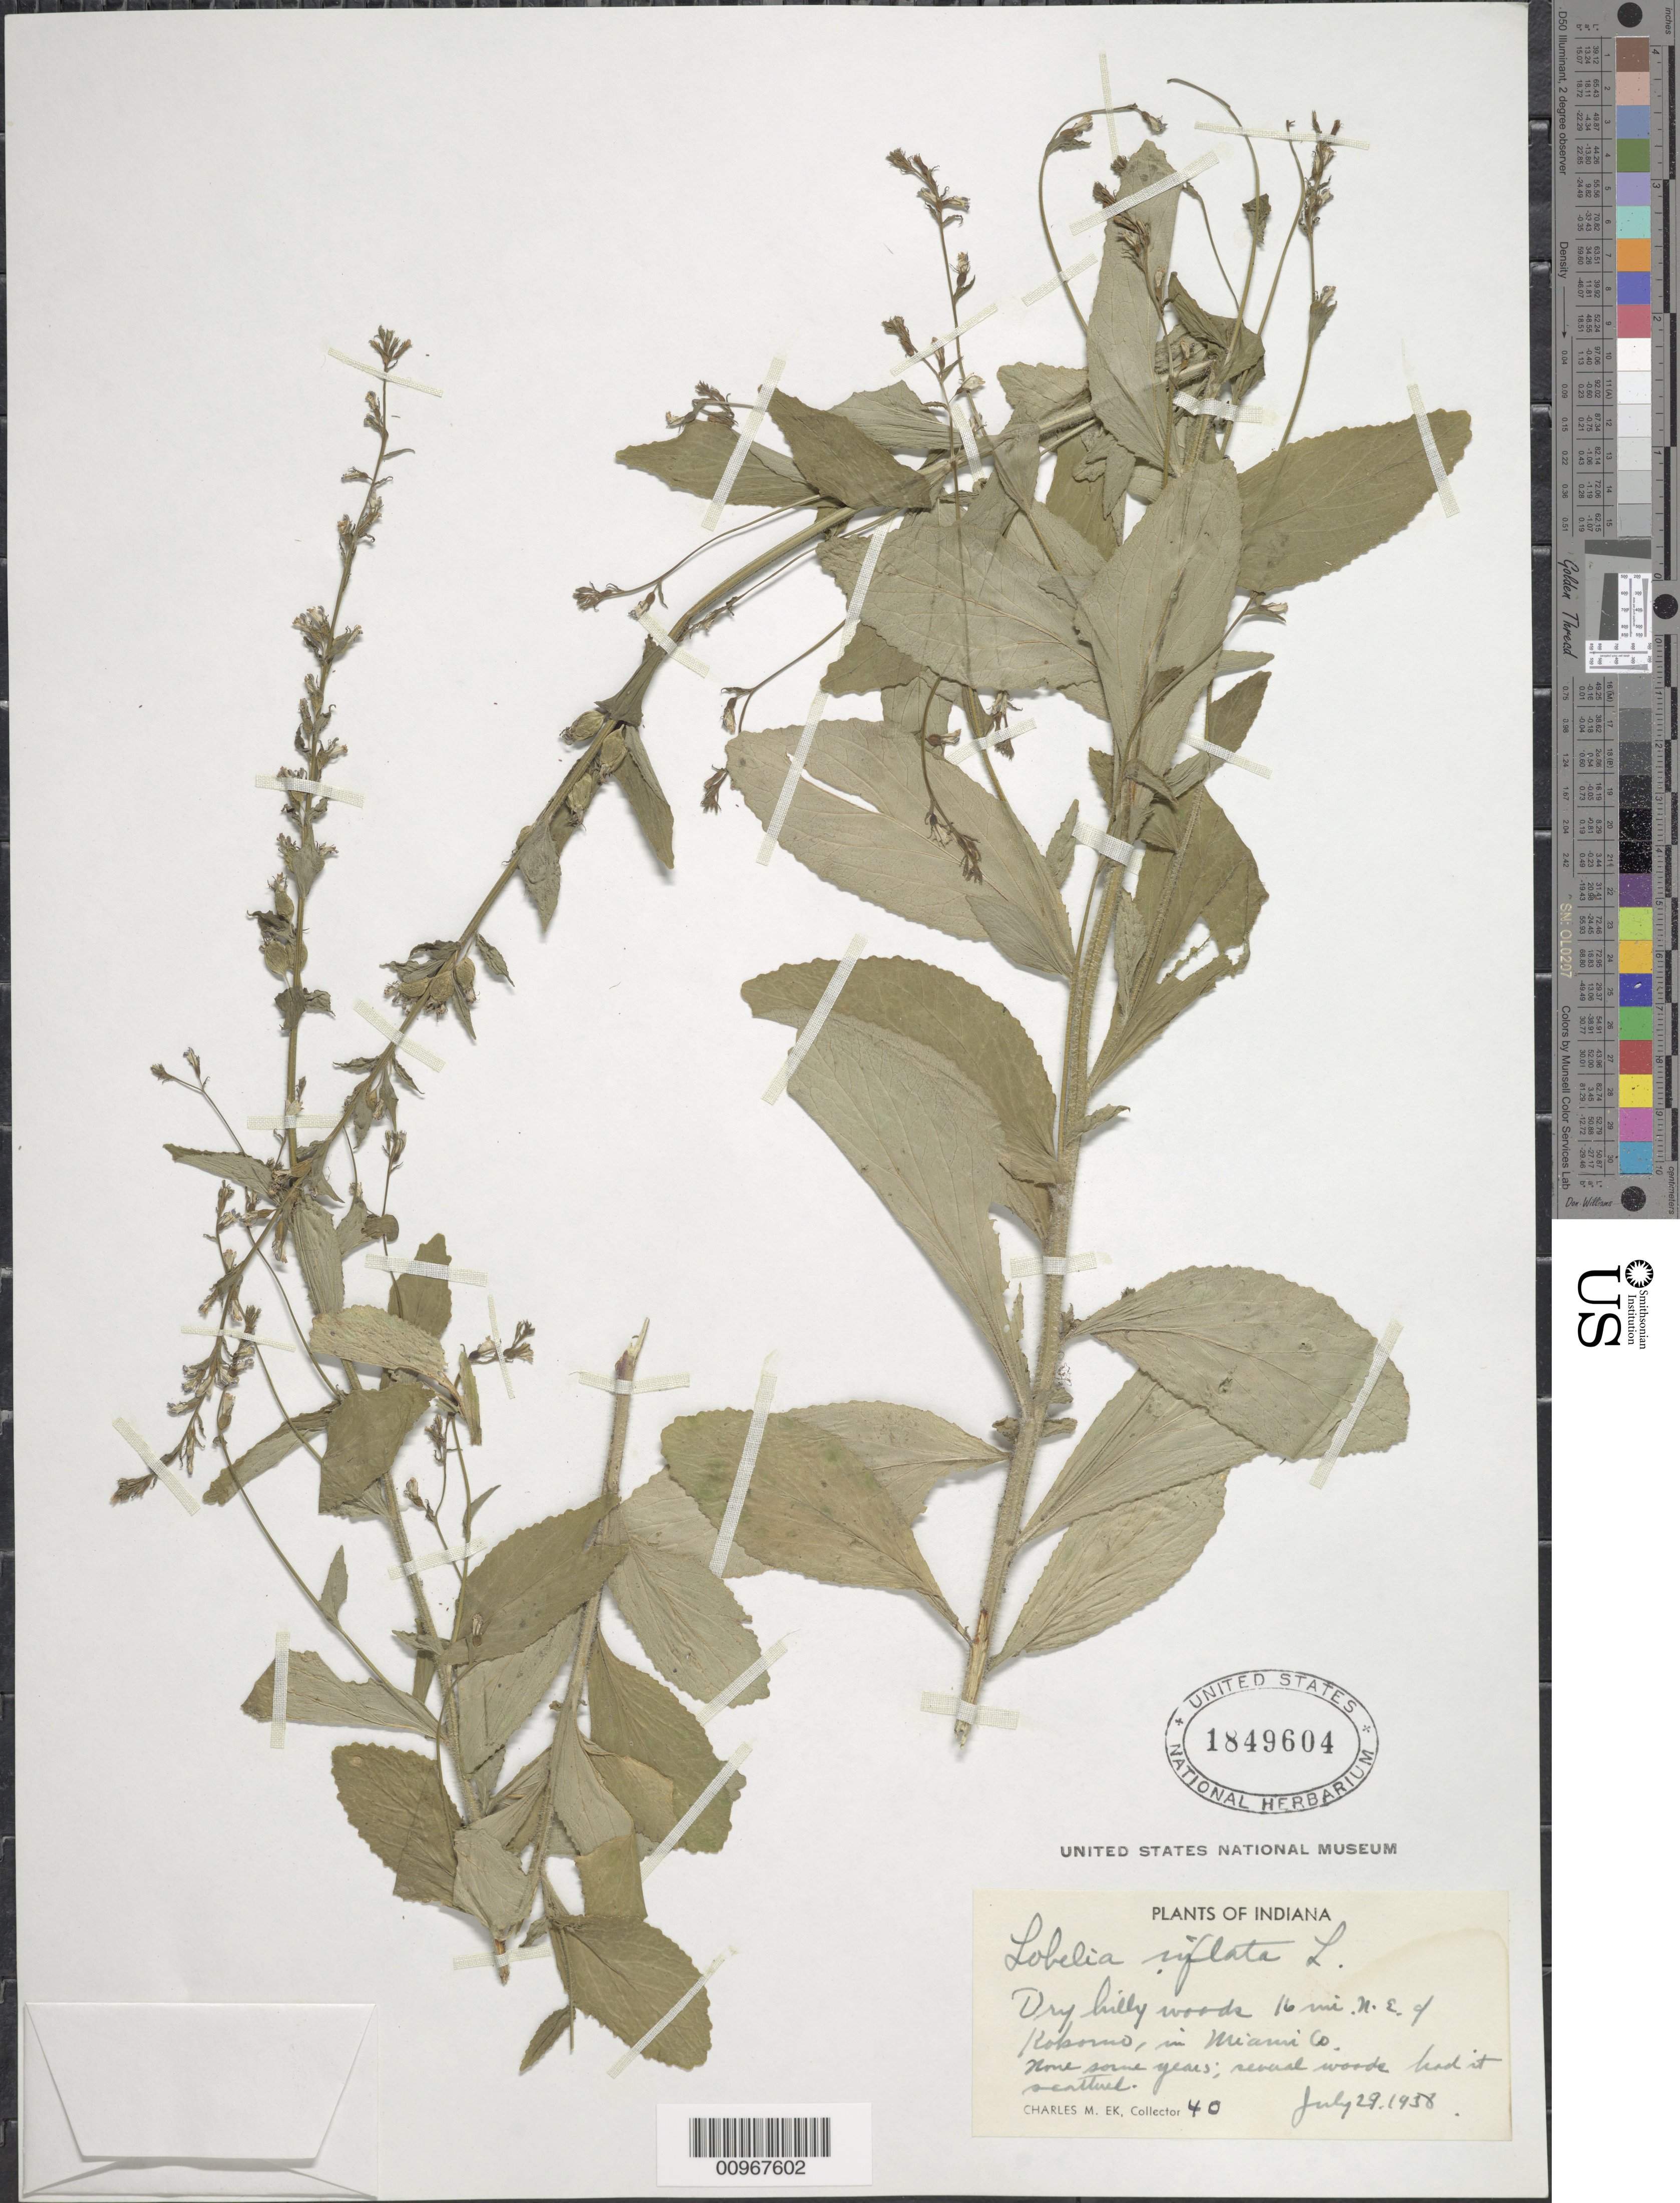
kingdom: Plantae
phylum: Tracheophyta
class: Magnoliopsida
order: Asterales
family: Campanulaceae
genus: Lobelia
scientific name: Lobelia inflata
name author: L.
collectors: C. Ek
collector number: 40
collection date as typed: July 29, 1938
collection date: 1938-07-29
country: United States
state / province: Indiana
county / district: Miami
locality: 16 mi. NE of Kokomo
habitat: dry hilly woods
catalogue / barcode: US 1849604